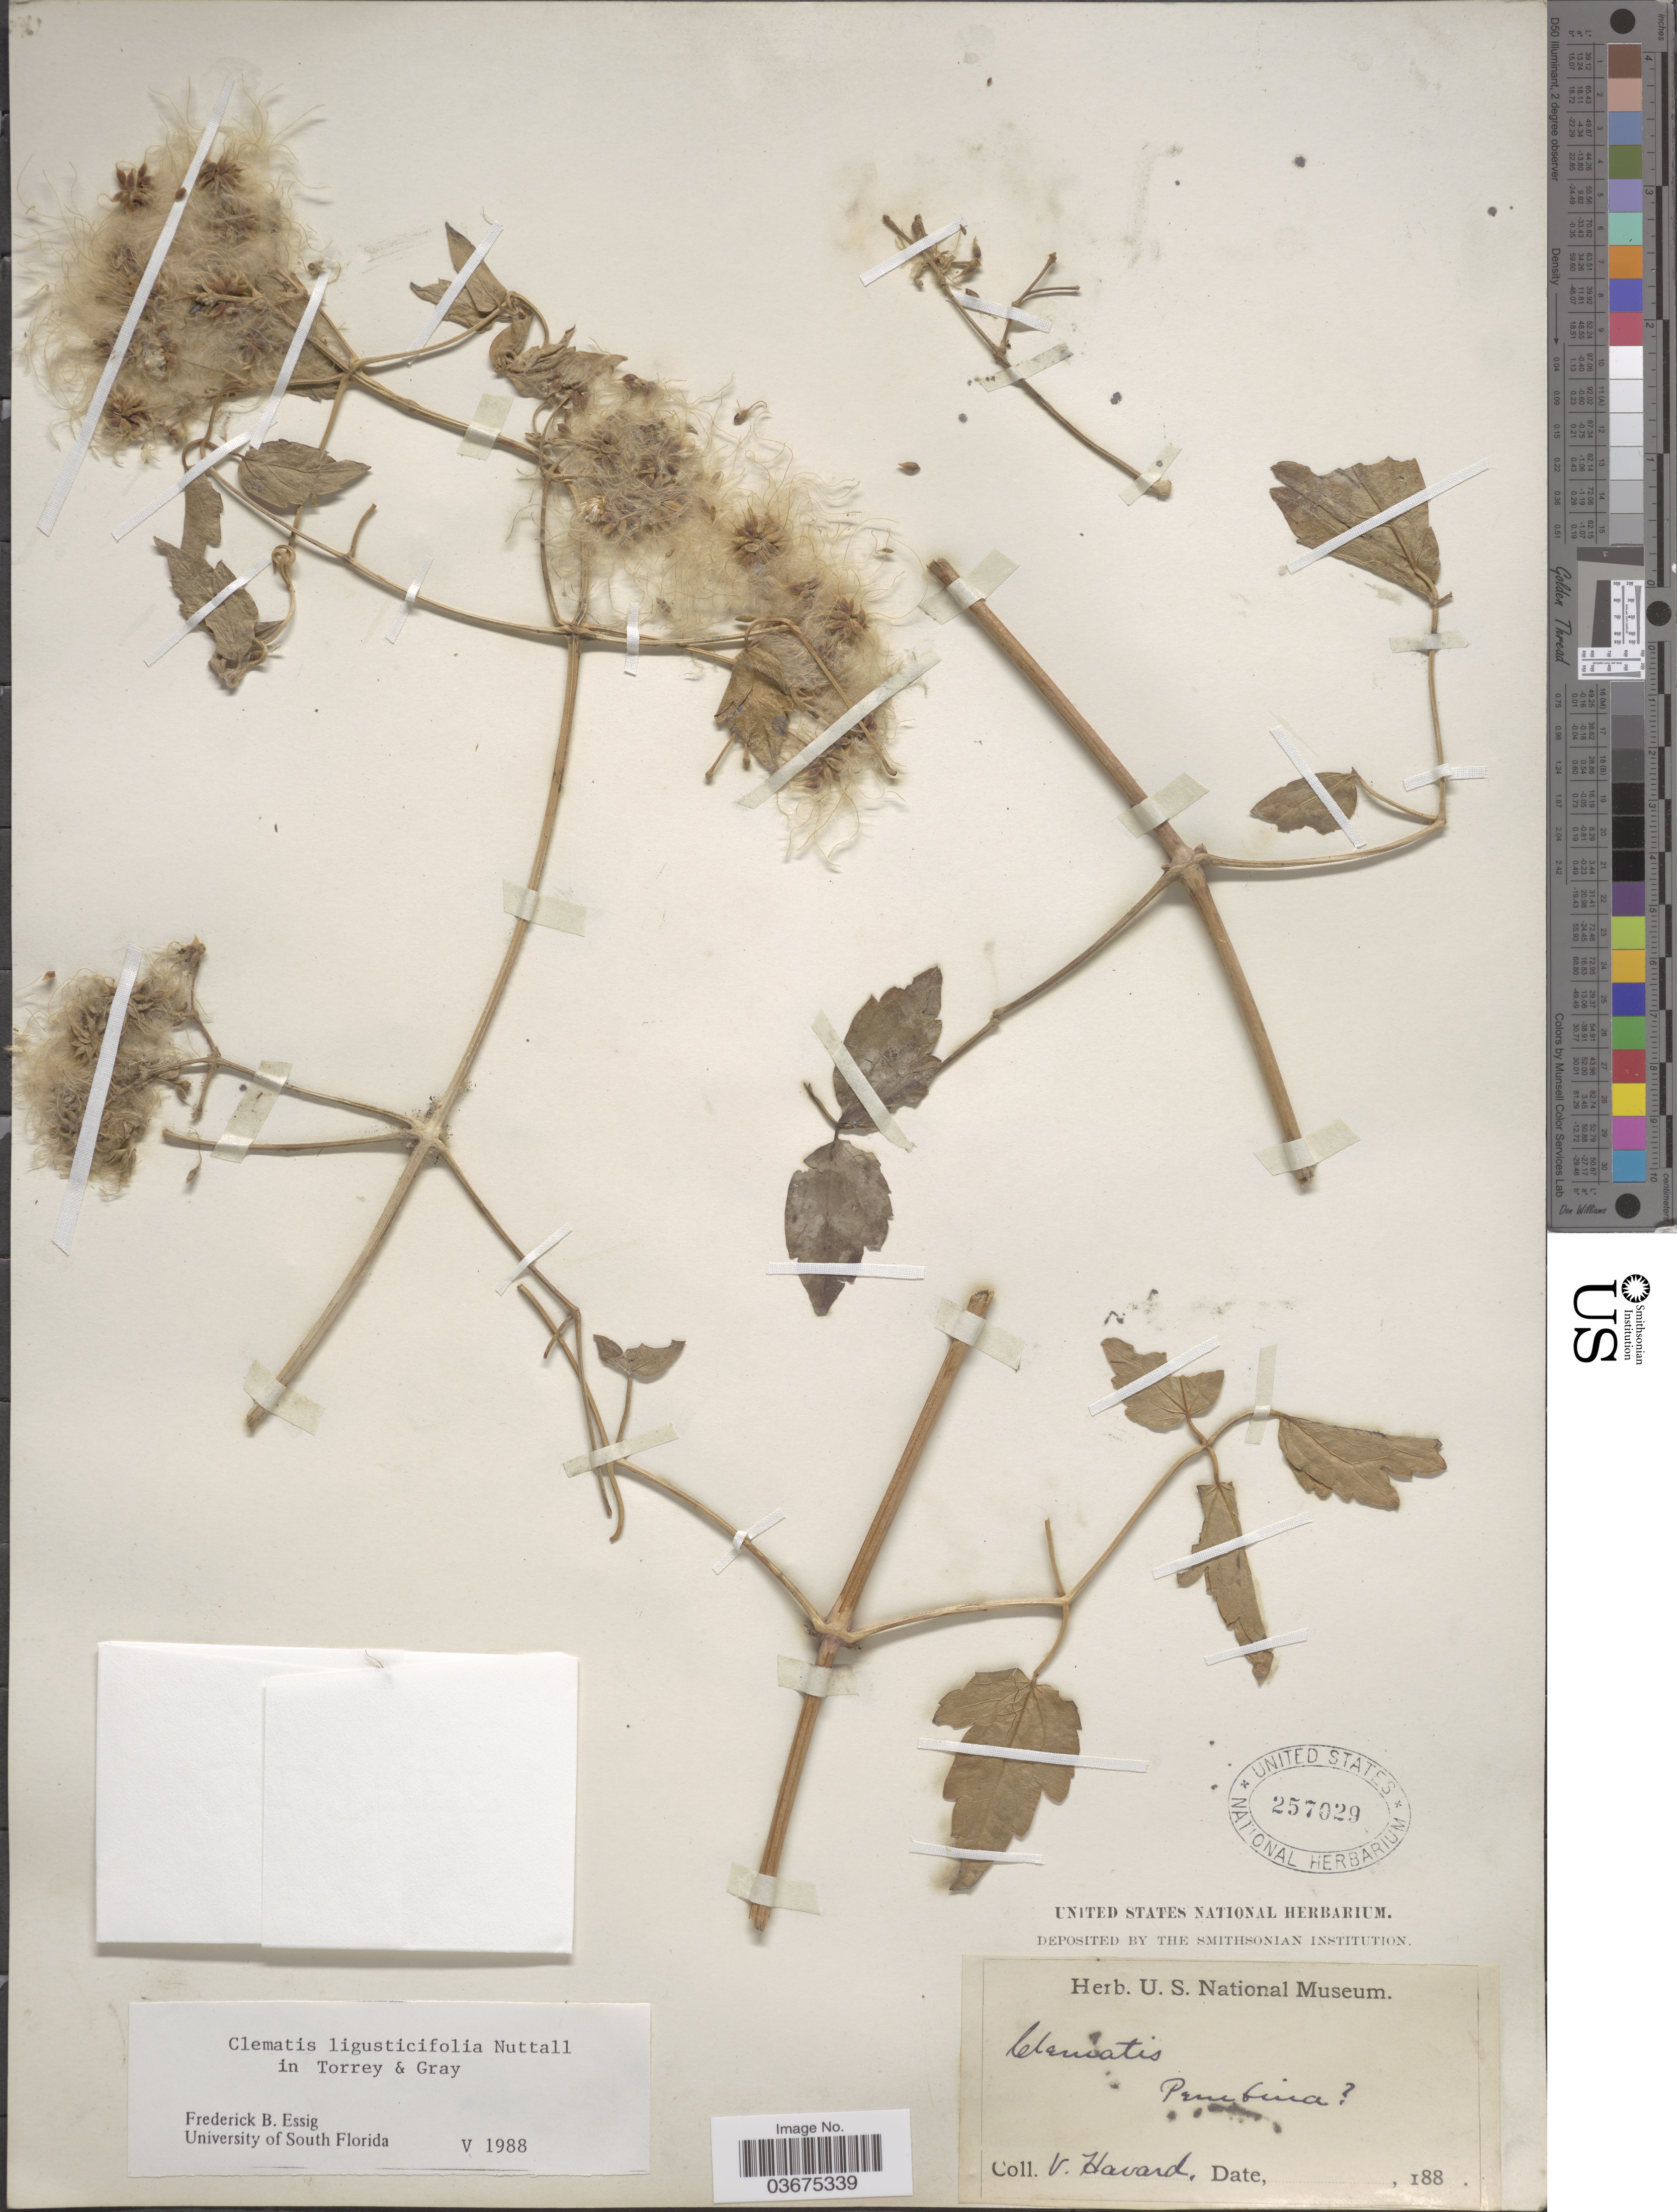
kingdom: Plantae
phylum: Tracheophyta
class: Magnoliopsida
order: Ranunculales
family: Ranunculaceae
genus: Clematis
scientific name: Clematis ligusticifolia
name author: Nutt.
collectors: V. Havard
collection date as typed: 188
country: United States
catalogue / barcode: US 257029